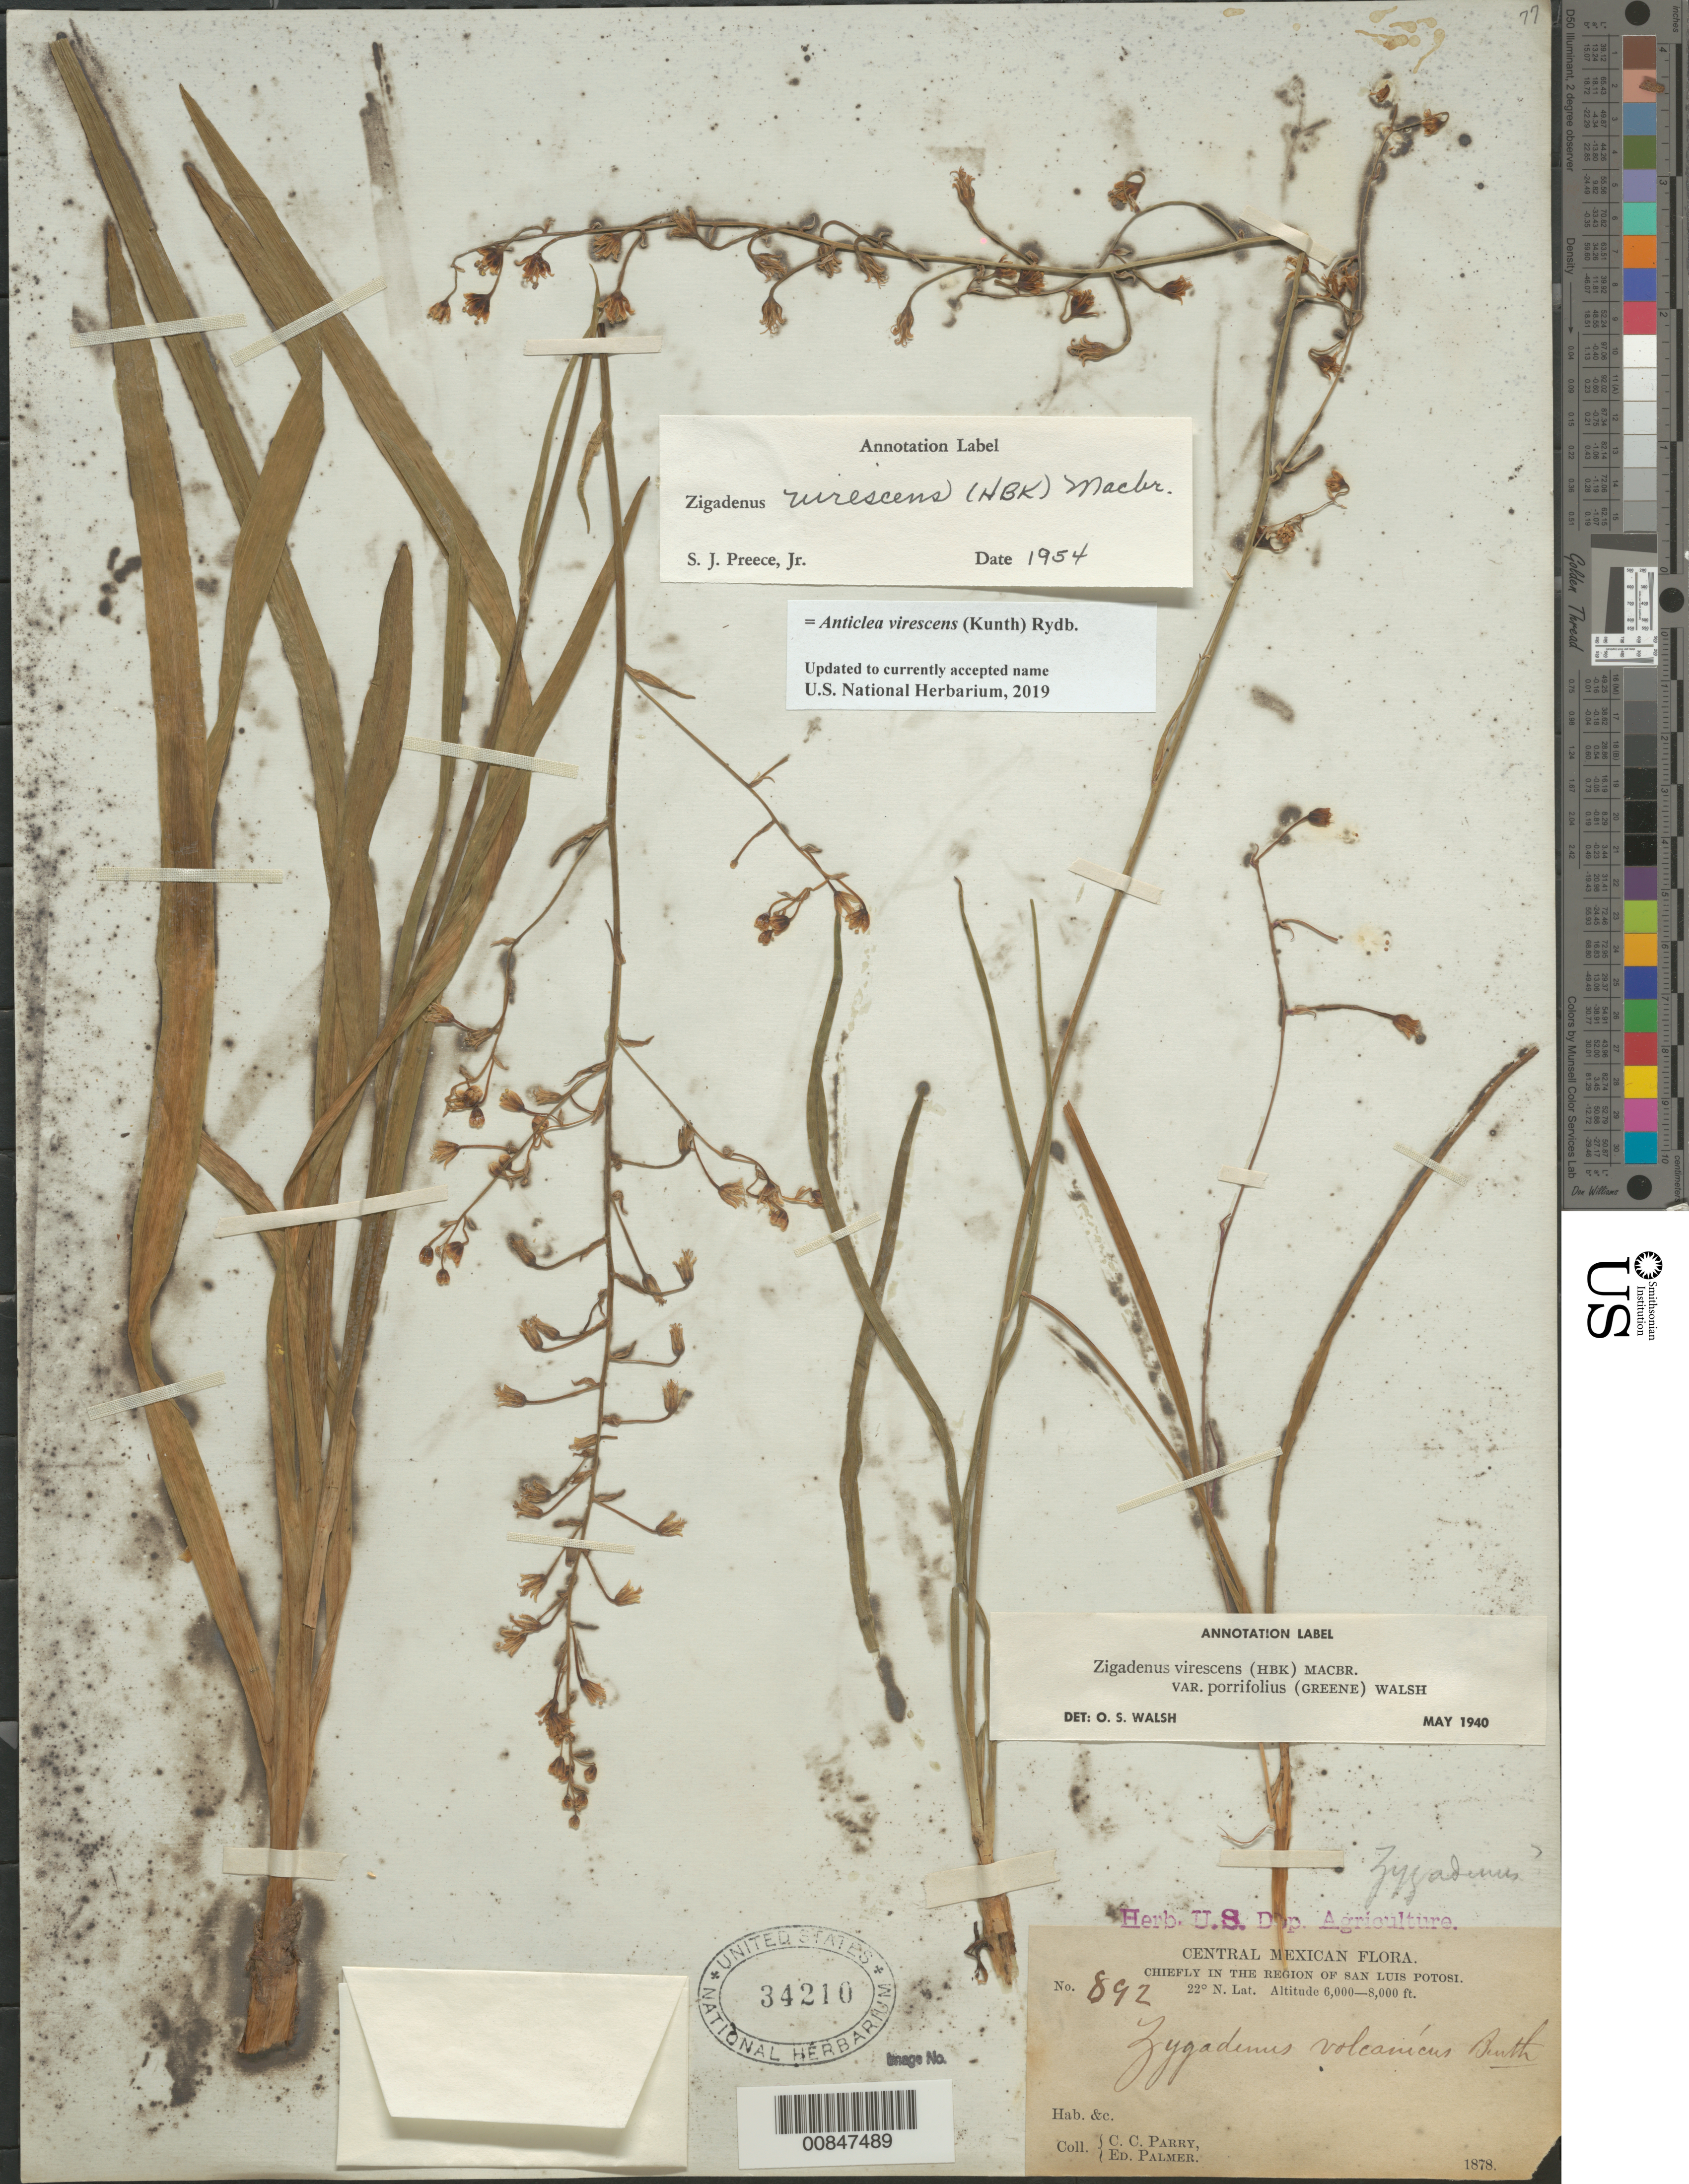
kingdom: Plantae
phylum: Tracheophyta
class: Liliopsida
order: Liliales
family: Melanthiaceae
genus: Anticlea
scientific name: Anticlea virescens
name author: (Kunth) Rydb.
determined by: Strong, Mark T., (BOT), Smithsonian Institution - National Museum of Natural History (UNITED STATES)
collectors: C. C. Parry & E. Palmer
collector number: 892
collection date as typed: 1878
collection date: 1878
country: Mexico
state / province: San Luis Potosí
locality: Chiefly in the region of San Luis Potosí.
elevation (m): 1829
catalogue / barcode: US 34210